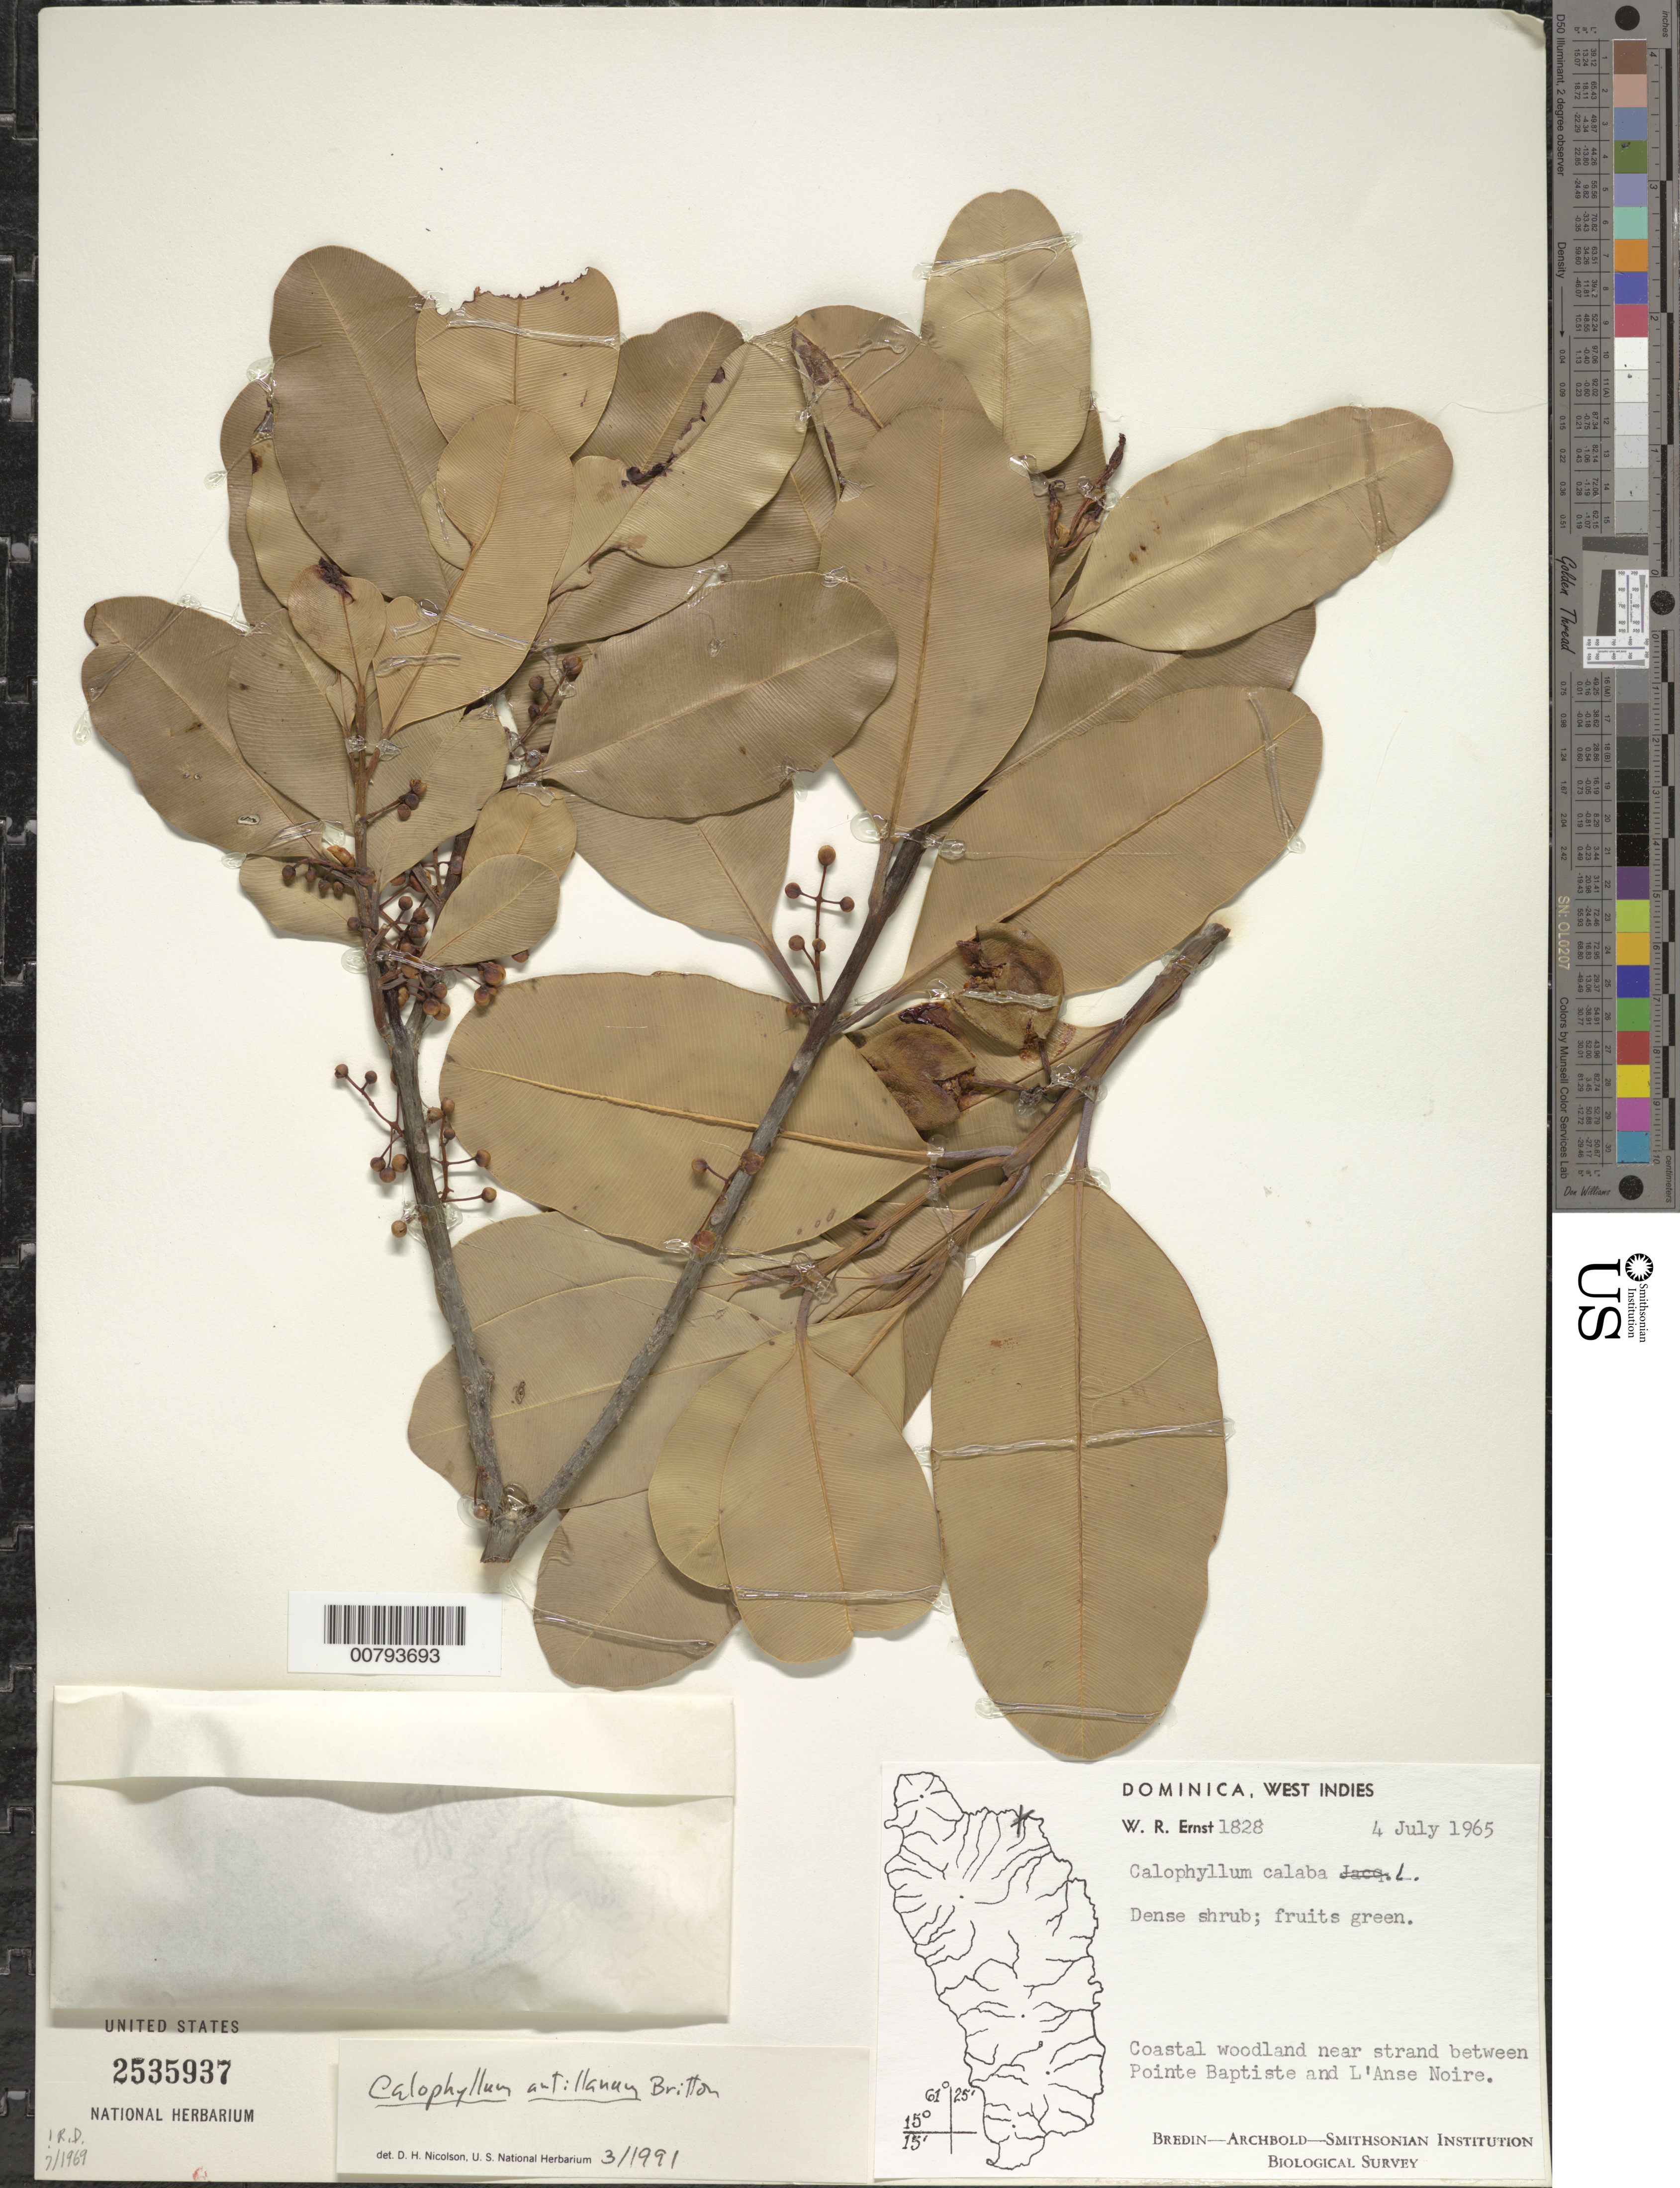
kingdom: Plantae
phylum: Tracheophyta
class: Magnoliopsida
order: Malpighiales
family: Calophyllaceae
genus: Calophyllum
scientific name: Calophyllum calaba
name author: L.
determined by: Nicolson, Dan H.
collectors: W. R. Ernst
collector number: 1828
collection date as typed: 04 Jul 1965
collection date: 1965-07-04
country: Dominica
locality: Near strand between Pointe Baptiste and L'Anse Noire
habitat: Coastal woodland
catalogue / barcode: US 2535937